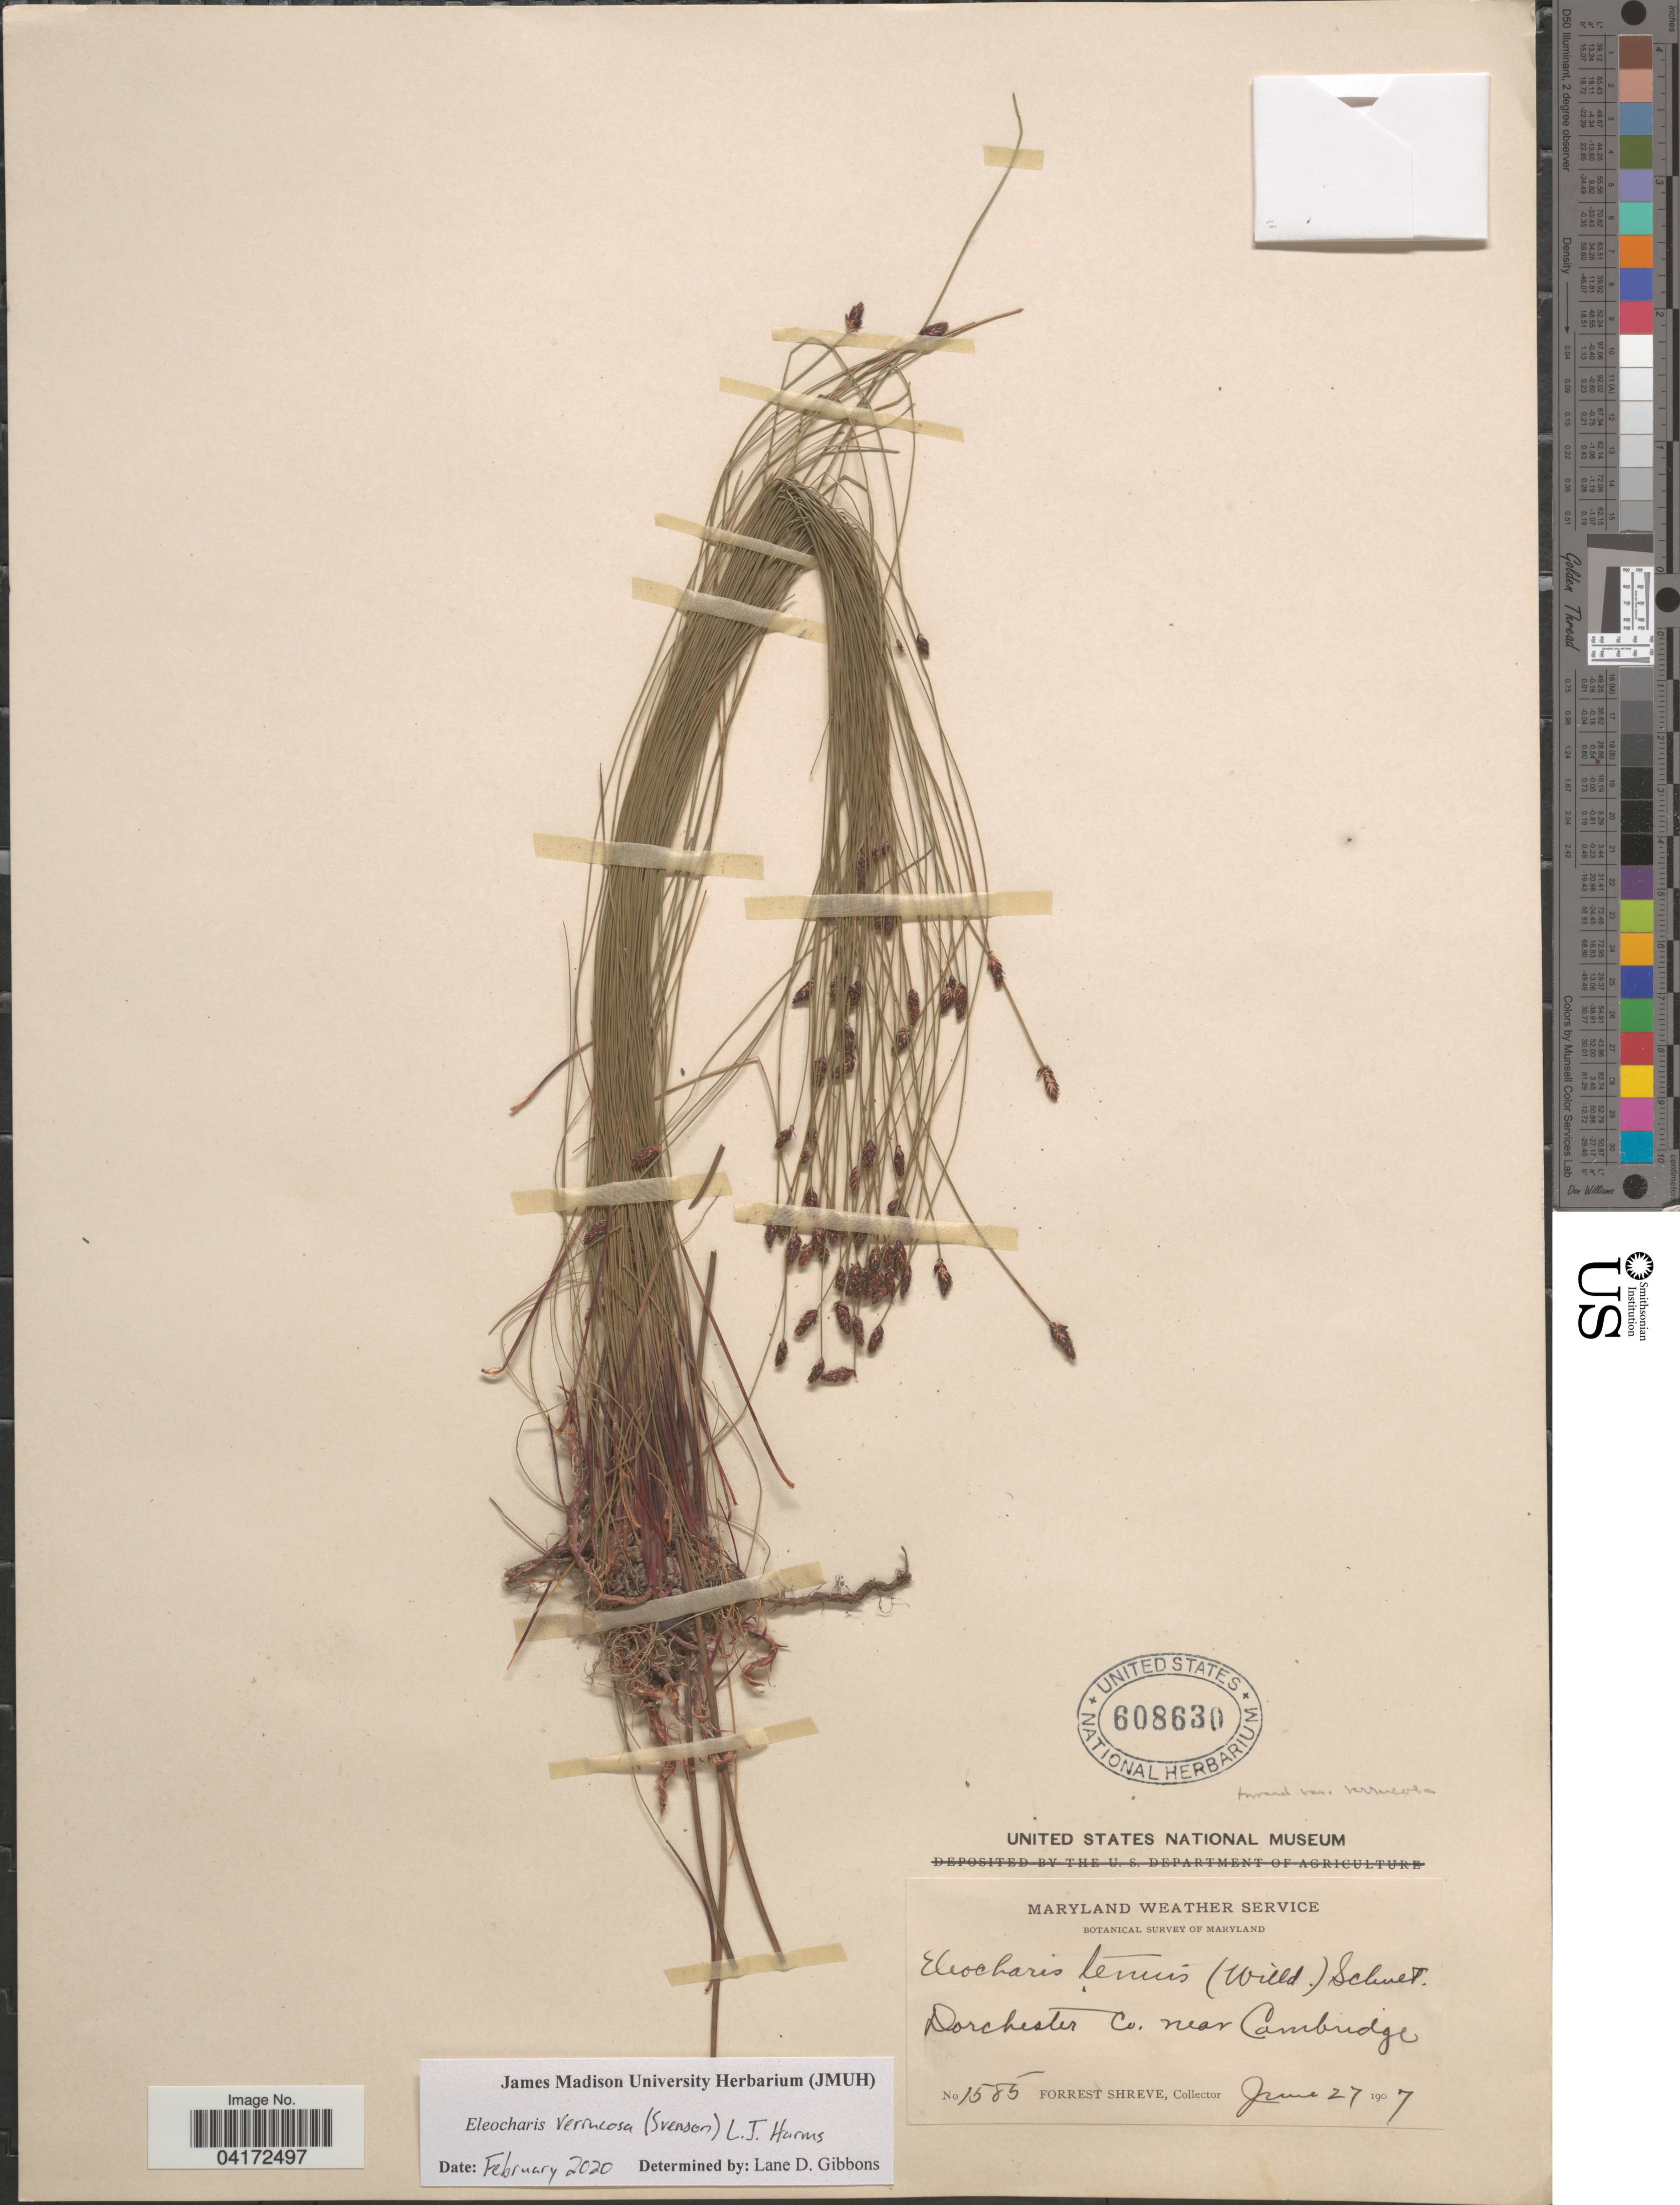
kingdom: Plantae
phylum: Tracheophyta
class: Liliopsida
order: Poales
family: Cyperaceae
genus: Eleocharis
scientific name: Eleocharis verrucosa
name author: (Svenson) L. J. Harms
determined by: Gibbons, Lane D.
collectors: F. Shreve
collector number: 1585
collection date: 1907-06-27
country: United States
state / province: Maryland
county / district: Dorchester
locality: Botanical Survey of Maryland. Dorchester Co. near Cambridge.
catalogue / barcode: US 608630